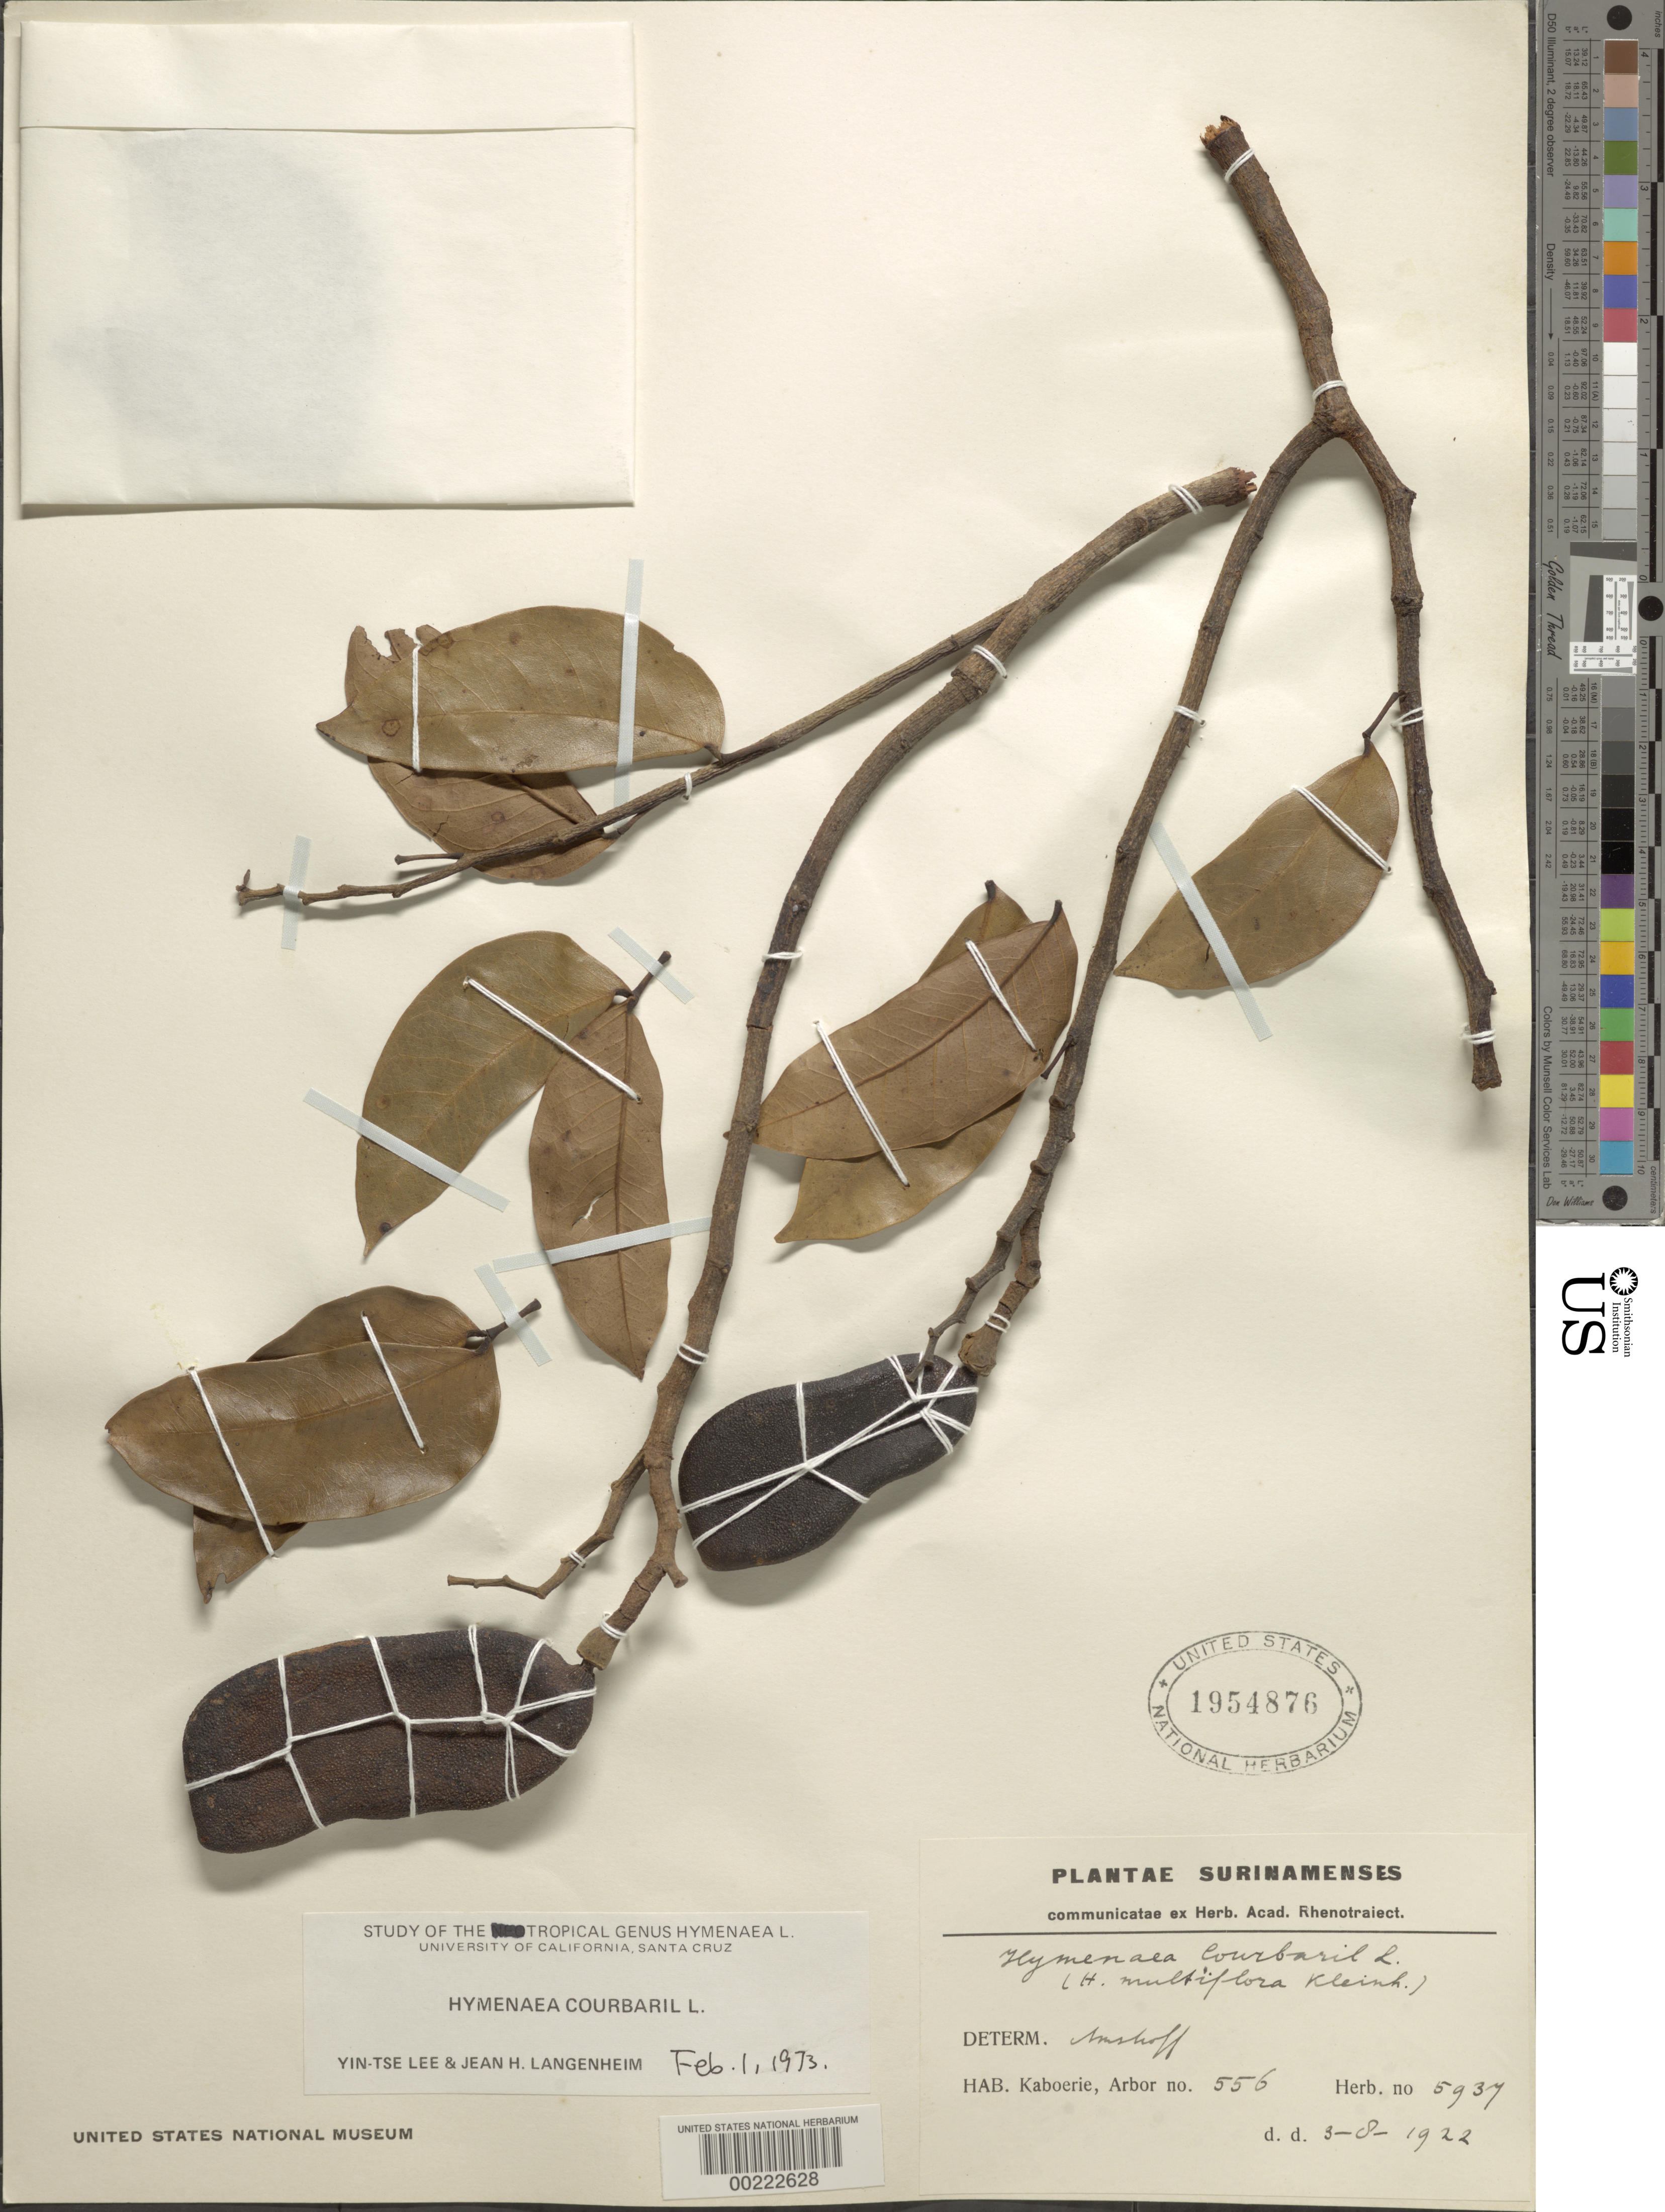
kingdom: Plantae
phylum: Tracheophyta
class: Magnoliopsida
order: Fabales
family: Fabaceae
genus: Hymenaea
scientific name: Hymenaea courbaril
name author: L.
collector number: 5937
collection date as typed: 03 Aug 1922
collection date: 1922-08-03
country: Suriname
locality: Kaboerie, arbor no. 556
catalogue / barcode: US 1954876